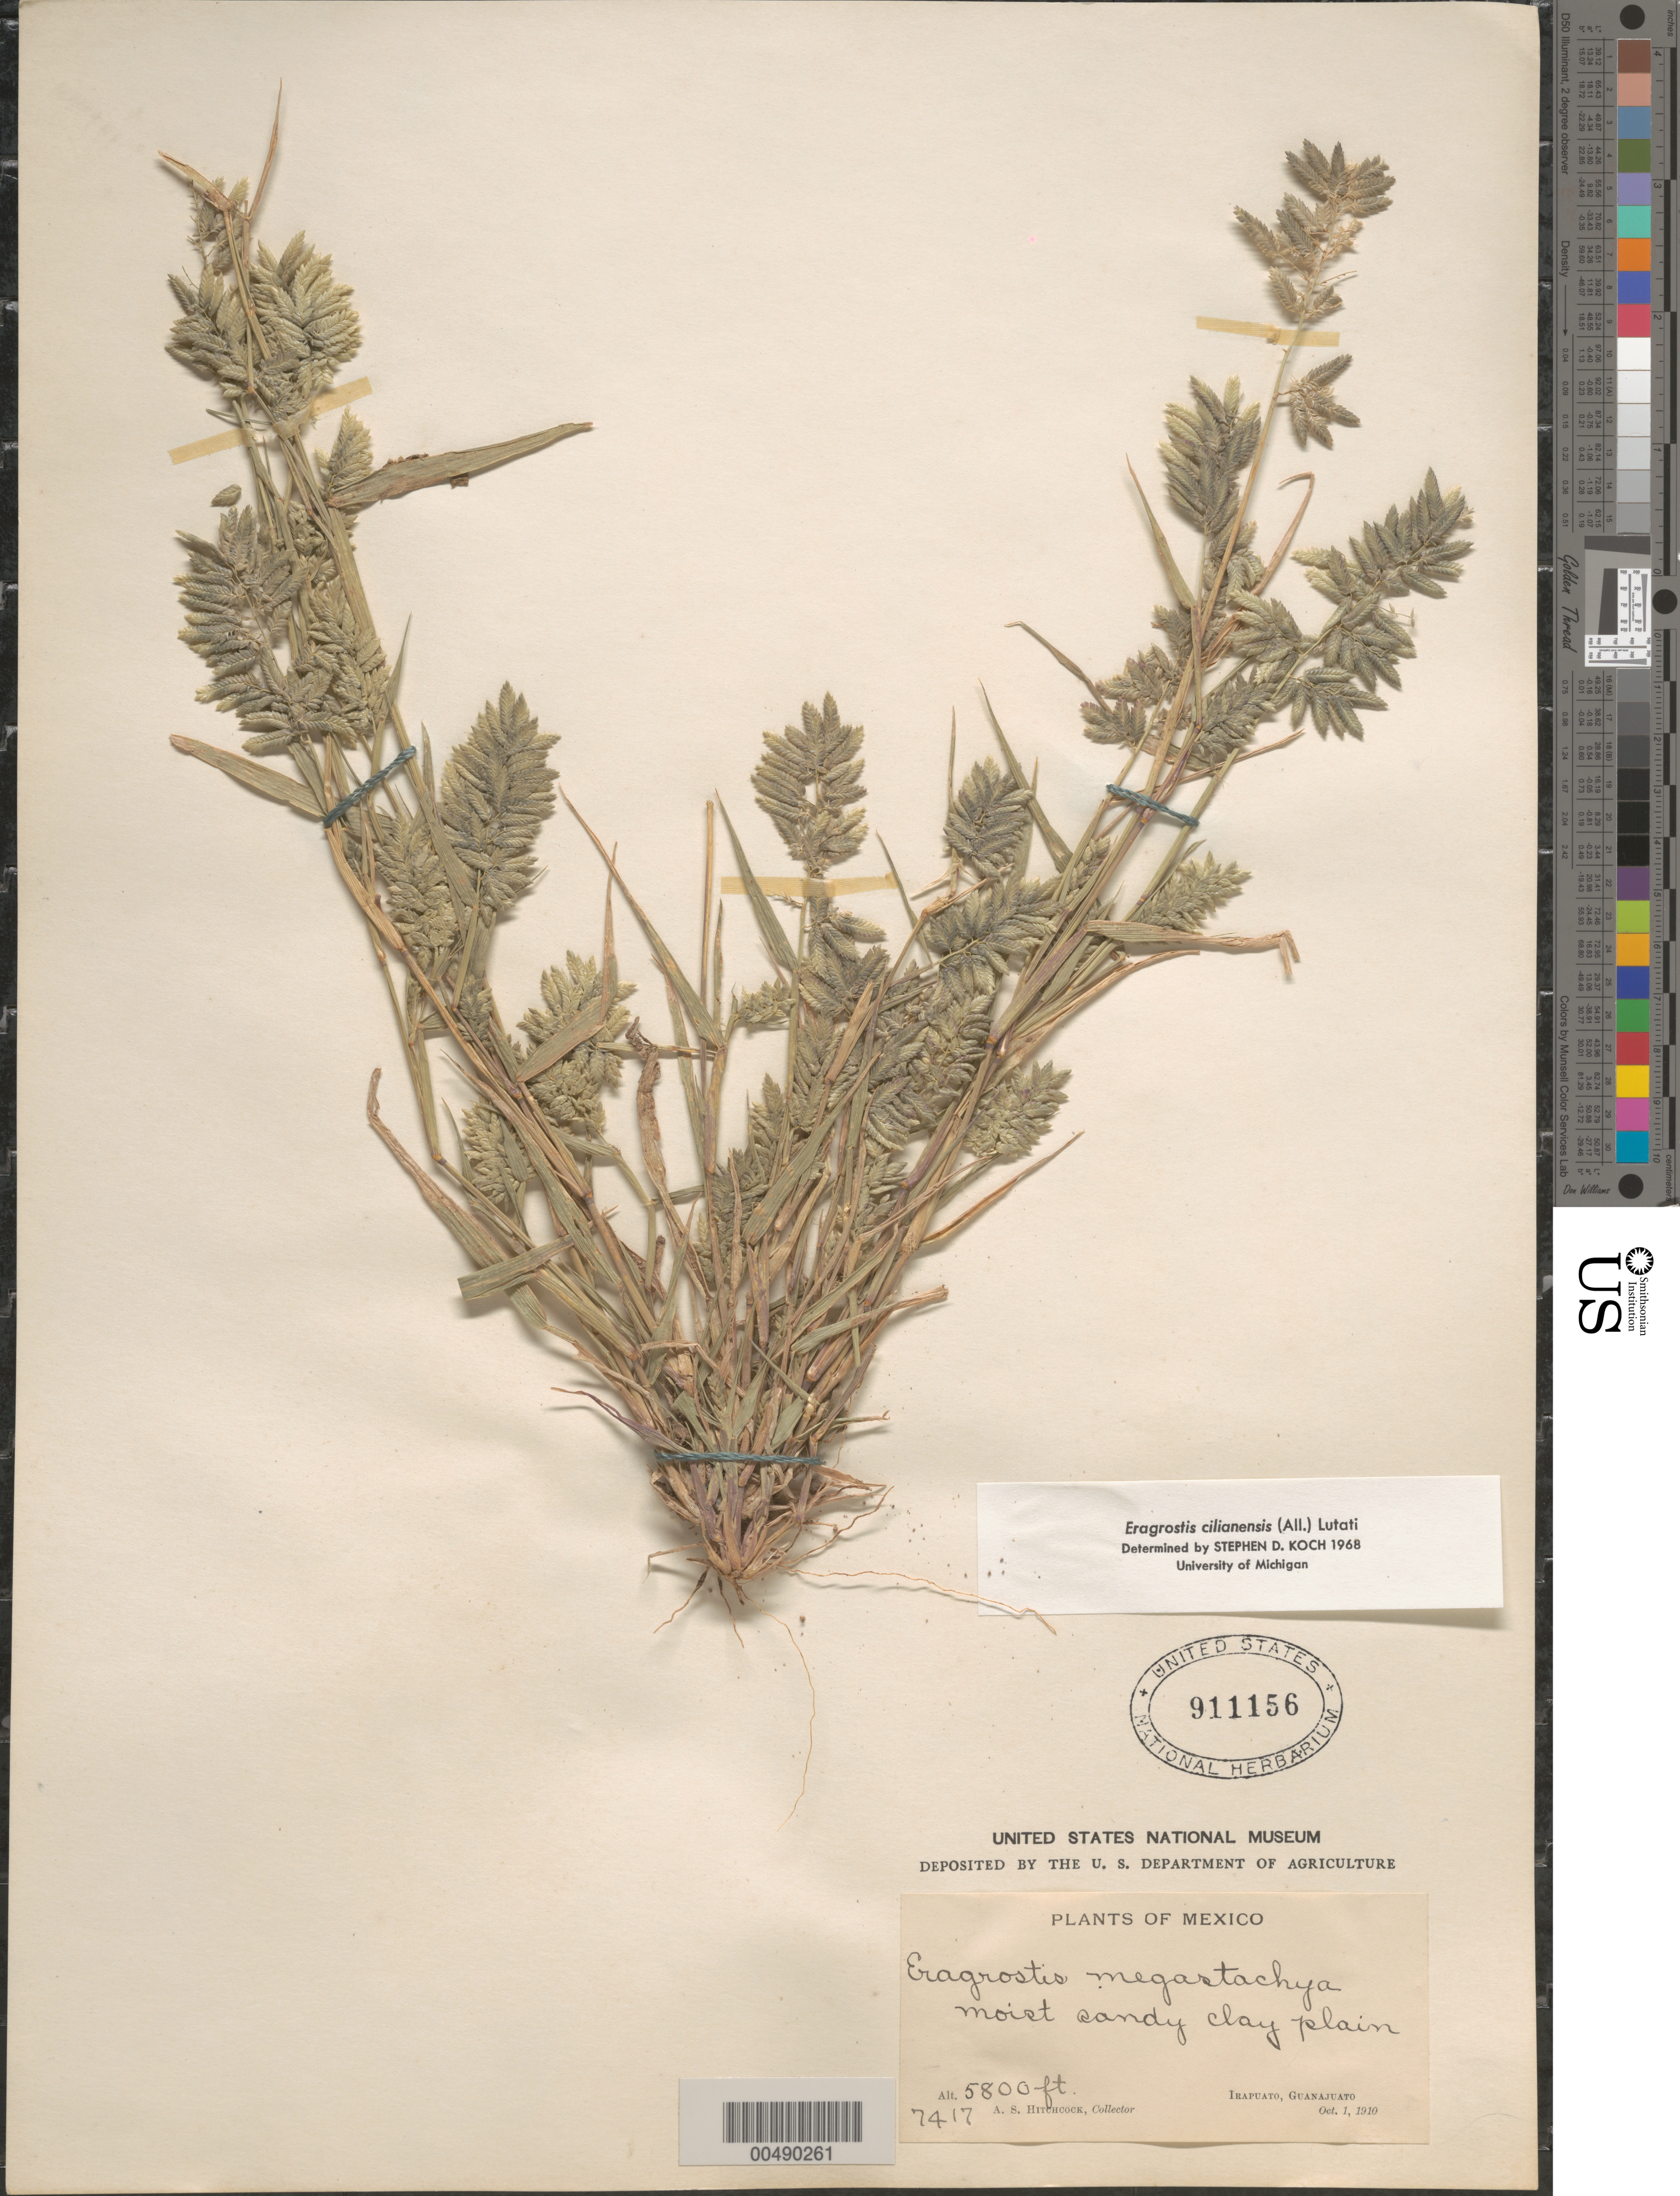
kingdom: Plantae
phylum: Tracheophyta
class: Liliopsida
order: Poales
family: Poaceae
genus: Eragrostis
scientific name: Eragrostis cilianensis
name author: (Bellardi) Vignolo ex Janch.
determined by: Koch, S. D.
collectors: A. S. Hitchcock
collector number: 7417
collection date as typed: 1 Oct 1910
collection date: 1910-10-01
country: Mexico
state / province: Guanajuato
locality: Irapuato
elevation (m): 1768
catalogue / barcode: US 911156